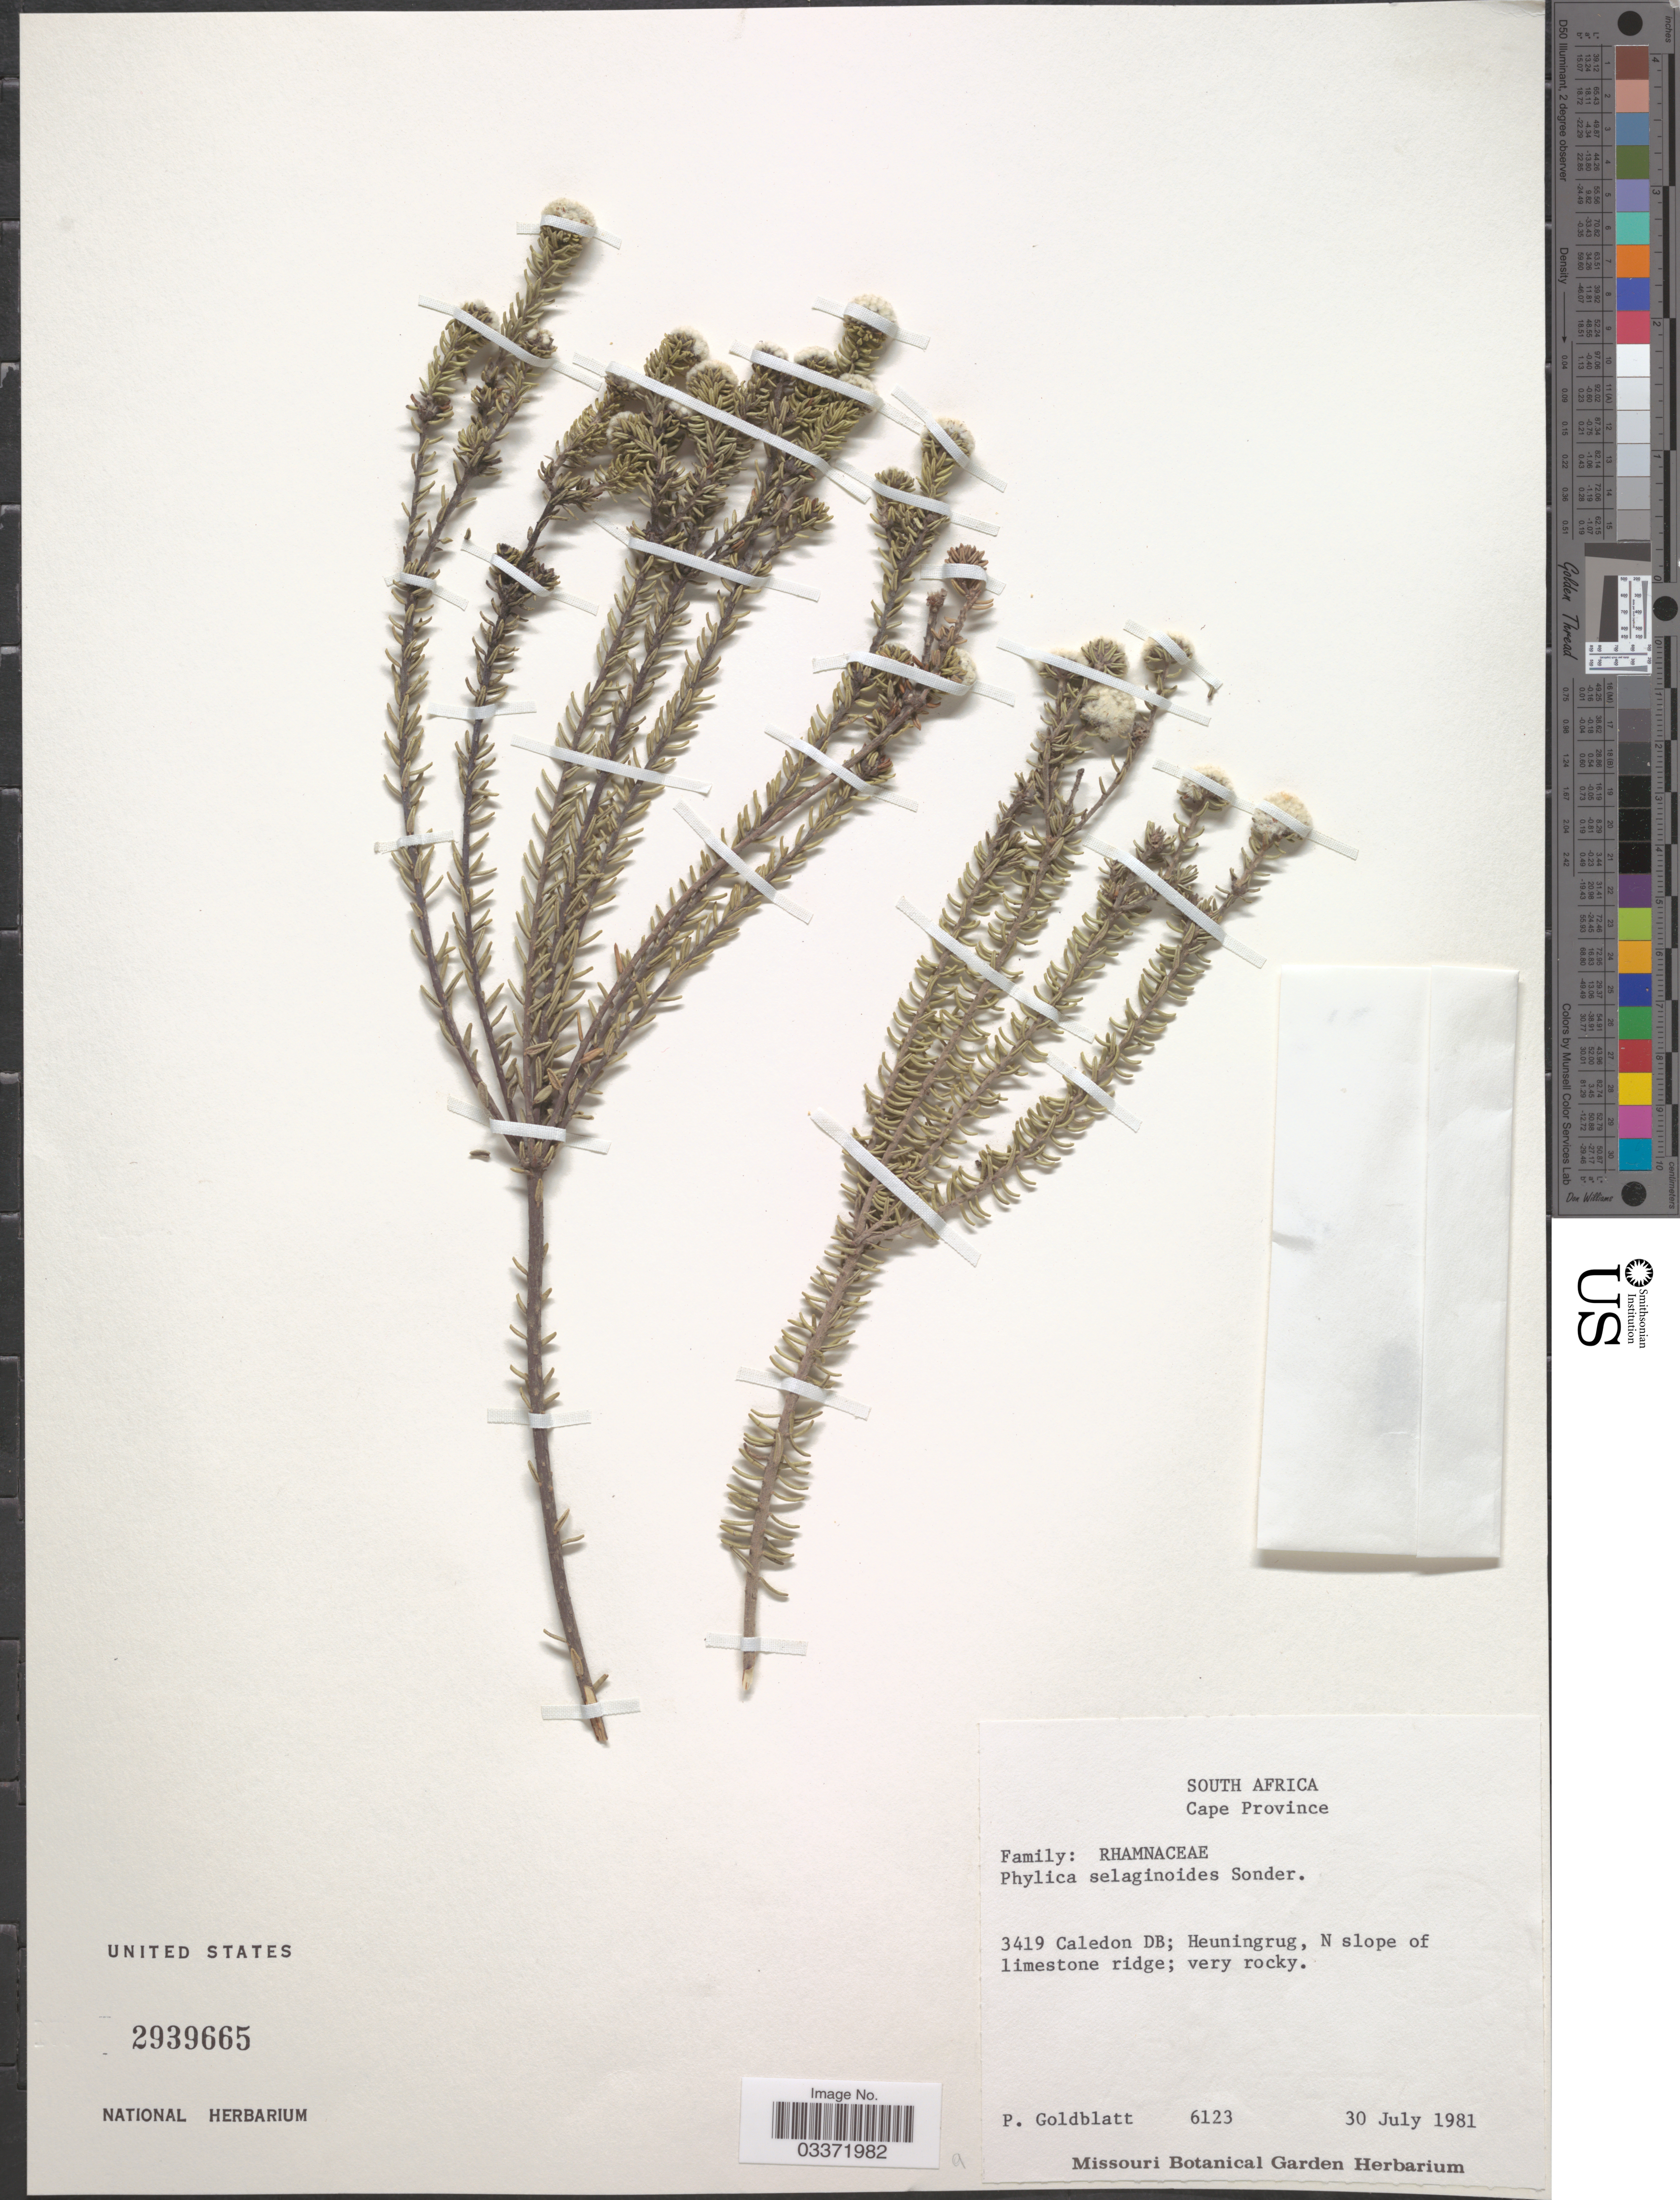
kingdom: Plantae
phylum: Tracheophyta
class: Magnoliopsida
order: Rosales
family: Rhamnaceae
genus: Phylica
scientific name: Phylica selaginoides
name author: Sond.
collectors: P. Goldblatt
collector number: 6123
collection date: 1981-07-30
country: South Africa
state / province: Western Cape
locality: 3419 Caledon DB; Heuningrug, N slope of limestone ridge.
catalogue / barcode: US 2939665